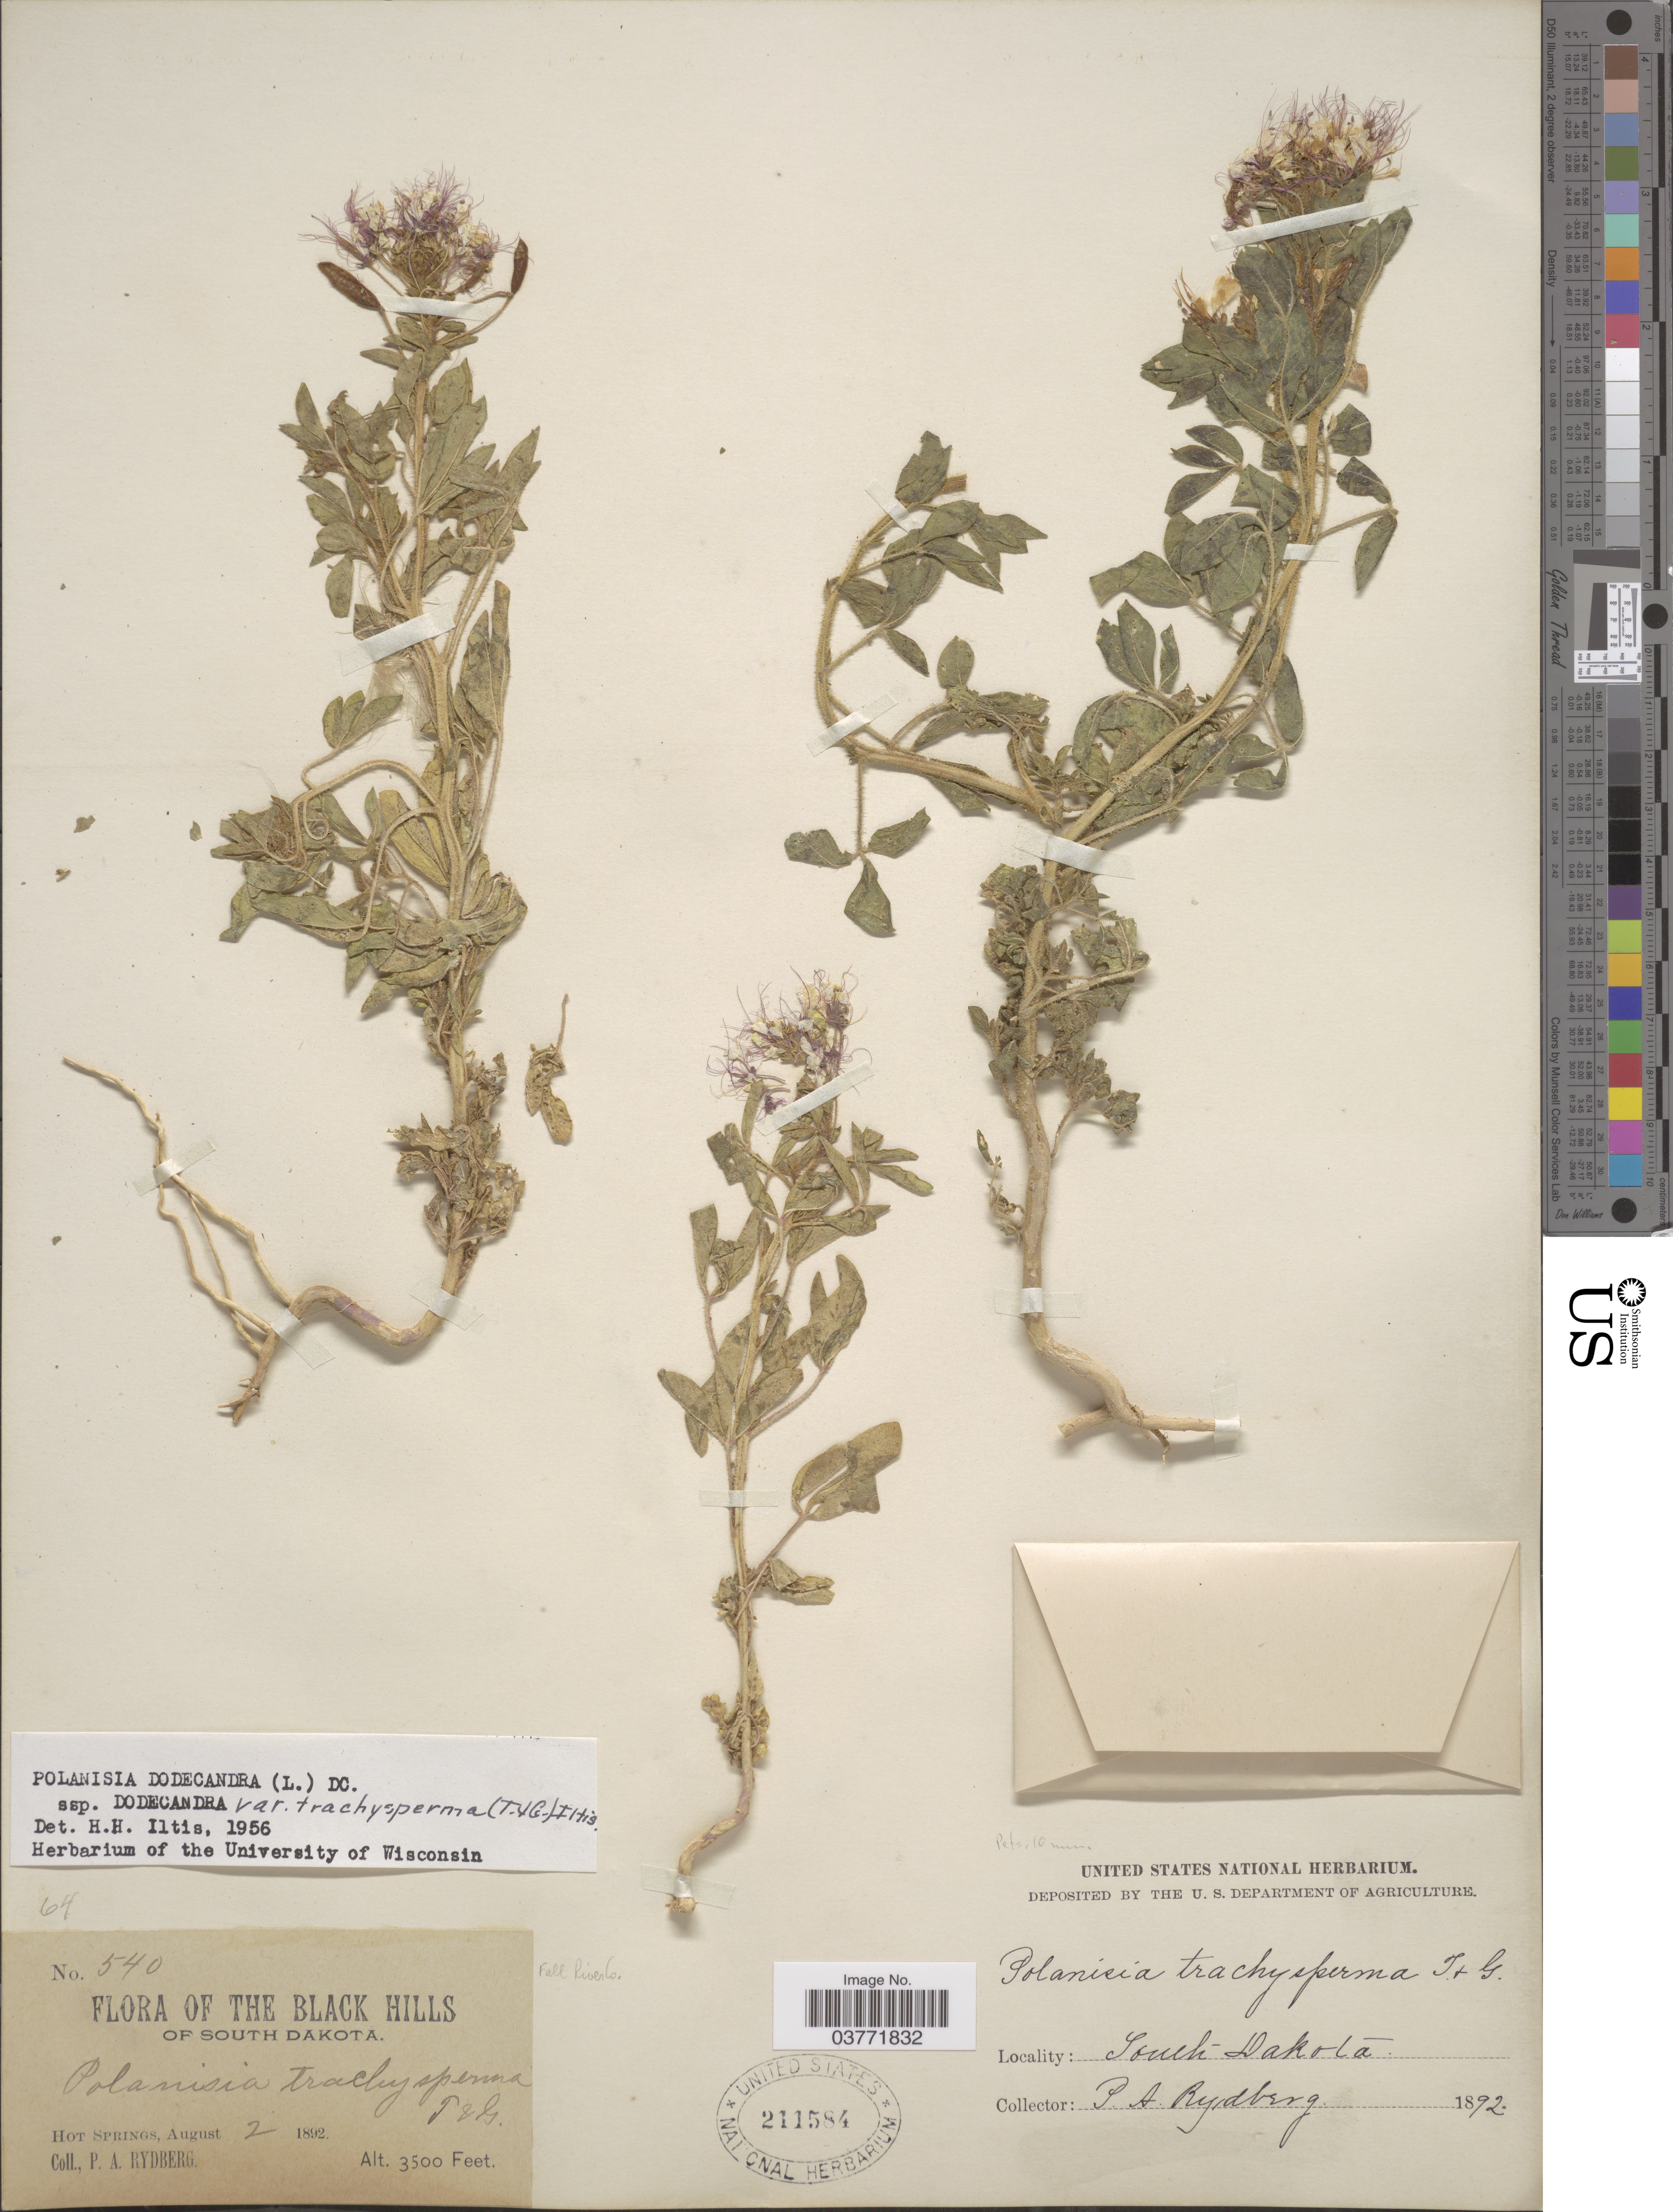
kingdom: Plantae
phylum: Tracheophyta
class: Magnoliopsida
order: Brassicales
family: Cleomaceae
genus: Polanisia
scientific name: Polanisia trachysperma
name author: Torr. & A. Gray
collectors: P. A. Rydberg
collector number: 540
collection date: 1892-08-02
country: United States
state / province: South Dakota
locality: Black Hills of South Dakota. Hot Springs.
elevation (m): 1067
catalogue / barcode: US 211584